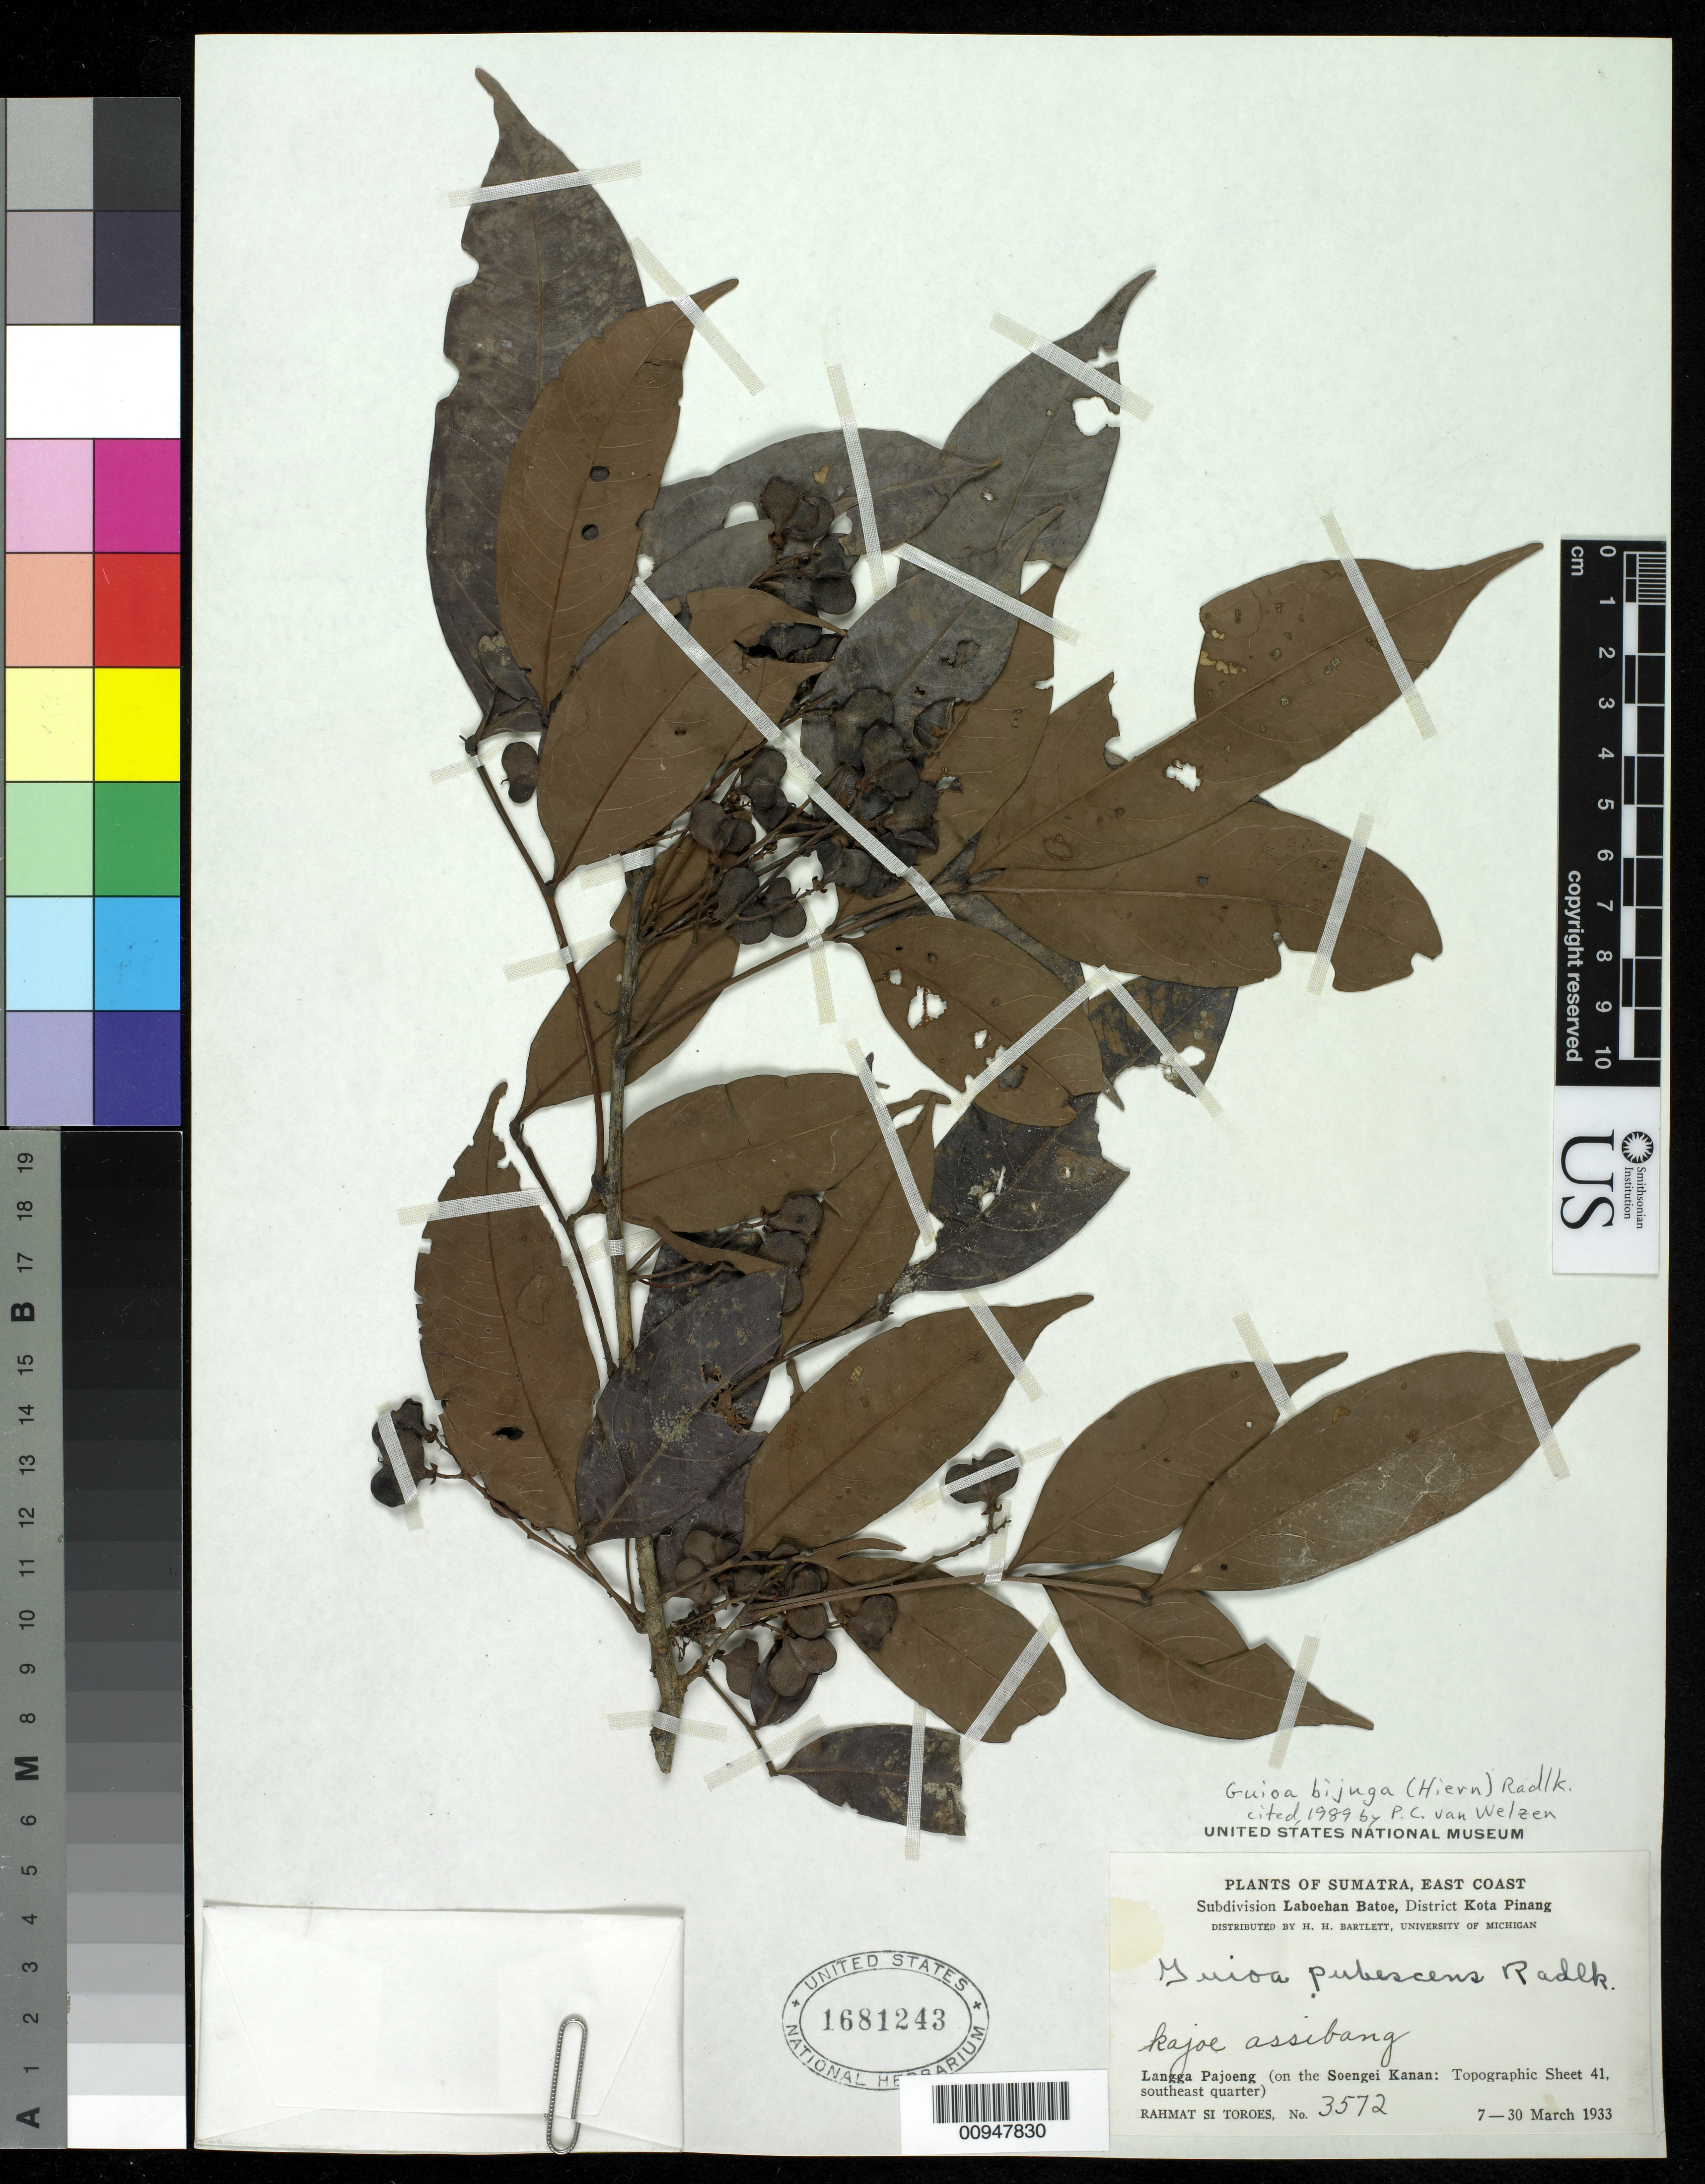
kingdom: Plantae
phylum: Tracheophyta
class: Magnoliopsida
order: Sapindales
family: Sapindaceae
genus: Guioa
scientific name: Guioa bijuga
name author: (Hiern) Radlk.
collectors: Rahmat Si Boeea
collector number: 3572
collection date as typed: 07 Mar 1933 to 30 Mar 1933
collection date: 1933-03-07/1933-03-30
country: Indonesia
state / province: Sumatra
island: Sumatra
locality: Langga Pajoeng (on the Soengei Kanan, East Coast of Sumatra, Subdivision Laboehan Batoe, District Kota Pinang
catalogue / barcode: US 1681243